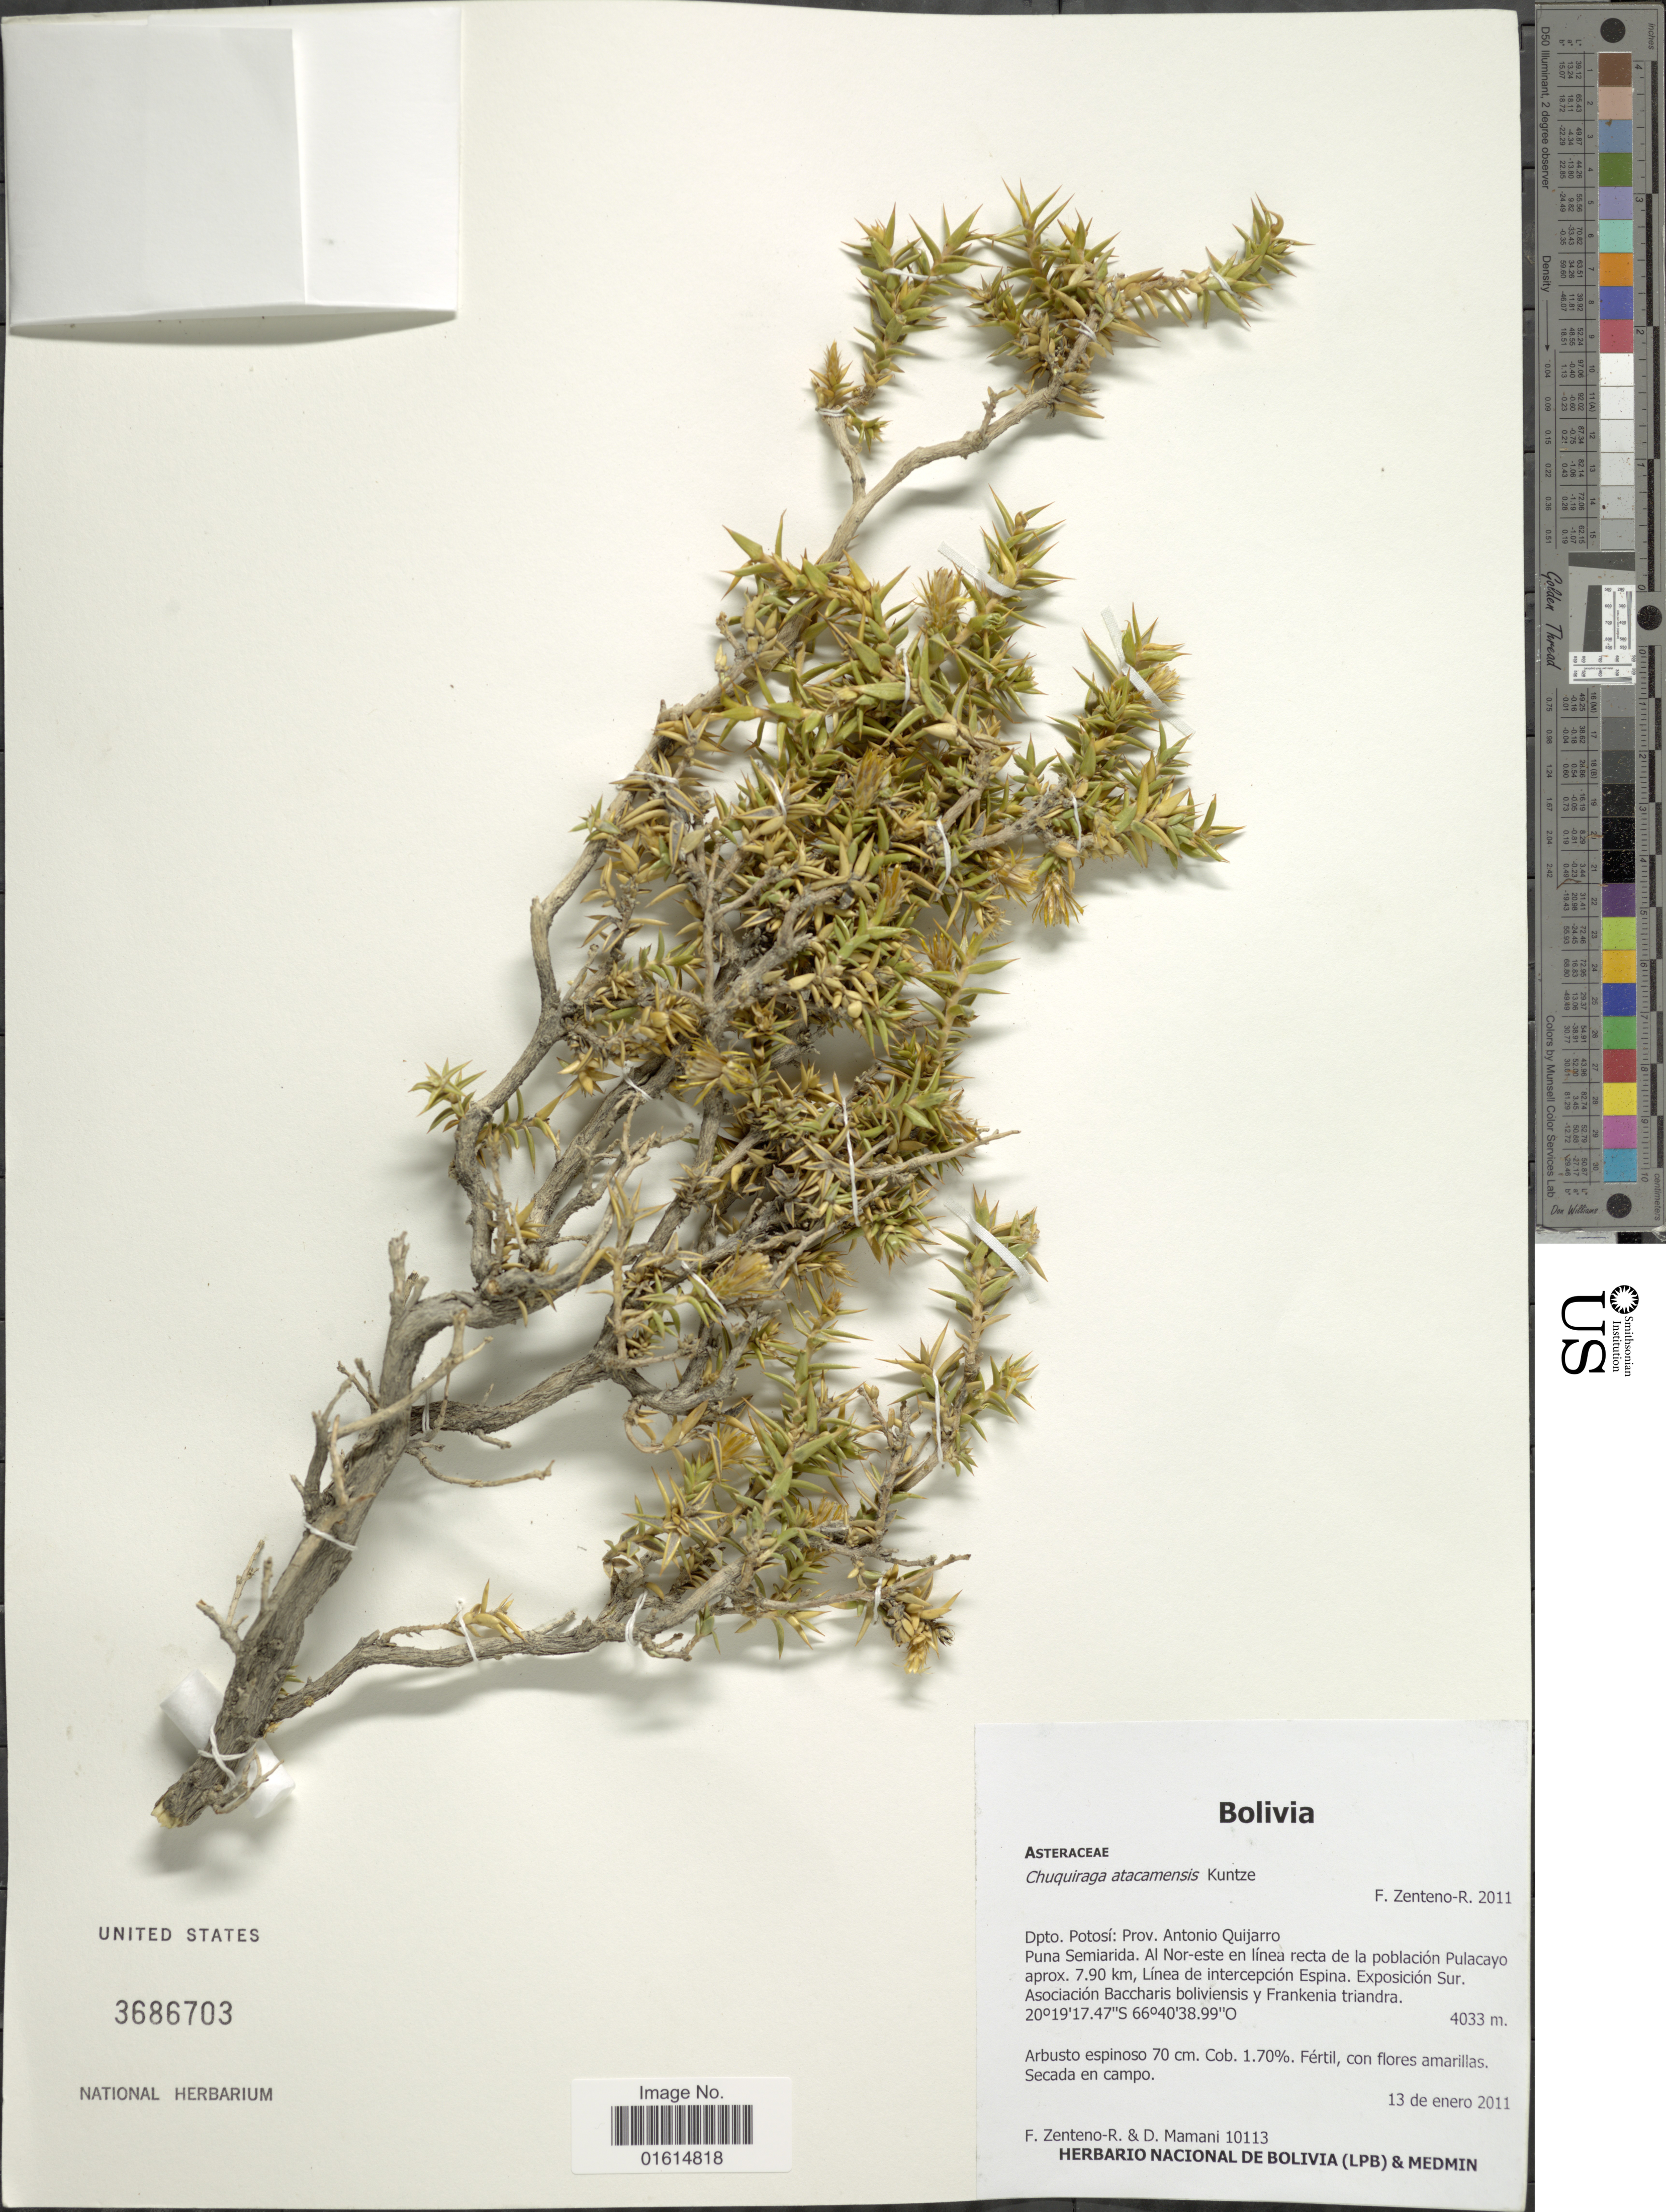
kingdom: Plantae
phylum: Tracheophyta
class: Magnoliopsida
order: Asterales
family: Asteraceae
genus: Chuquiraga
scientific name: Chuquiraga atacamensis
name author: Kuntze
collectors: F. Zenteno & D. Mamani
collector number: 10113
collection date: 2011-01-13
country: Bolivia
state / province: Potosi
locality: Dpto. Potosi, Prov. Antonio Quijarro, Puna Semiarida, al Nor-este en linea recta de la poblacion Pulacayo aprox. 7.90 km, Linea de interception Espina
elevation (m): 4033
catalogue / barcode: US 3686703